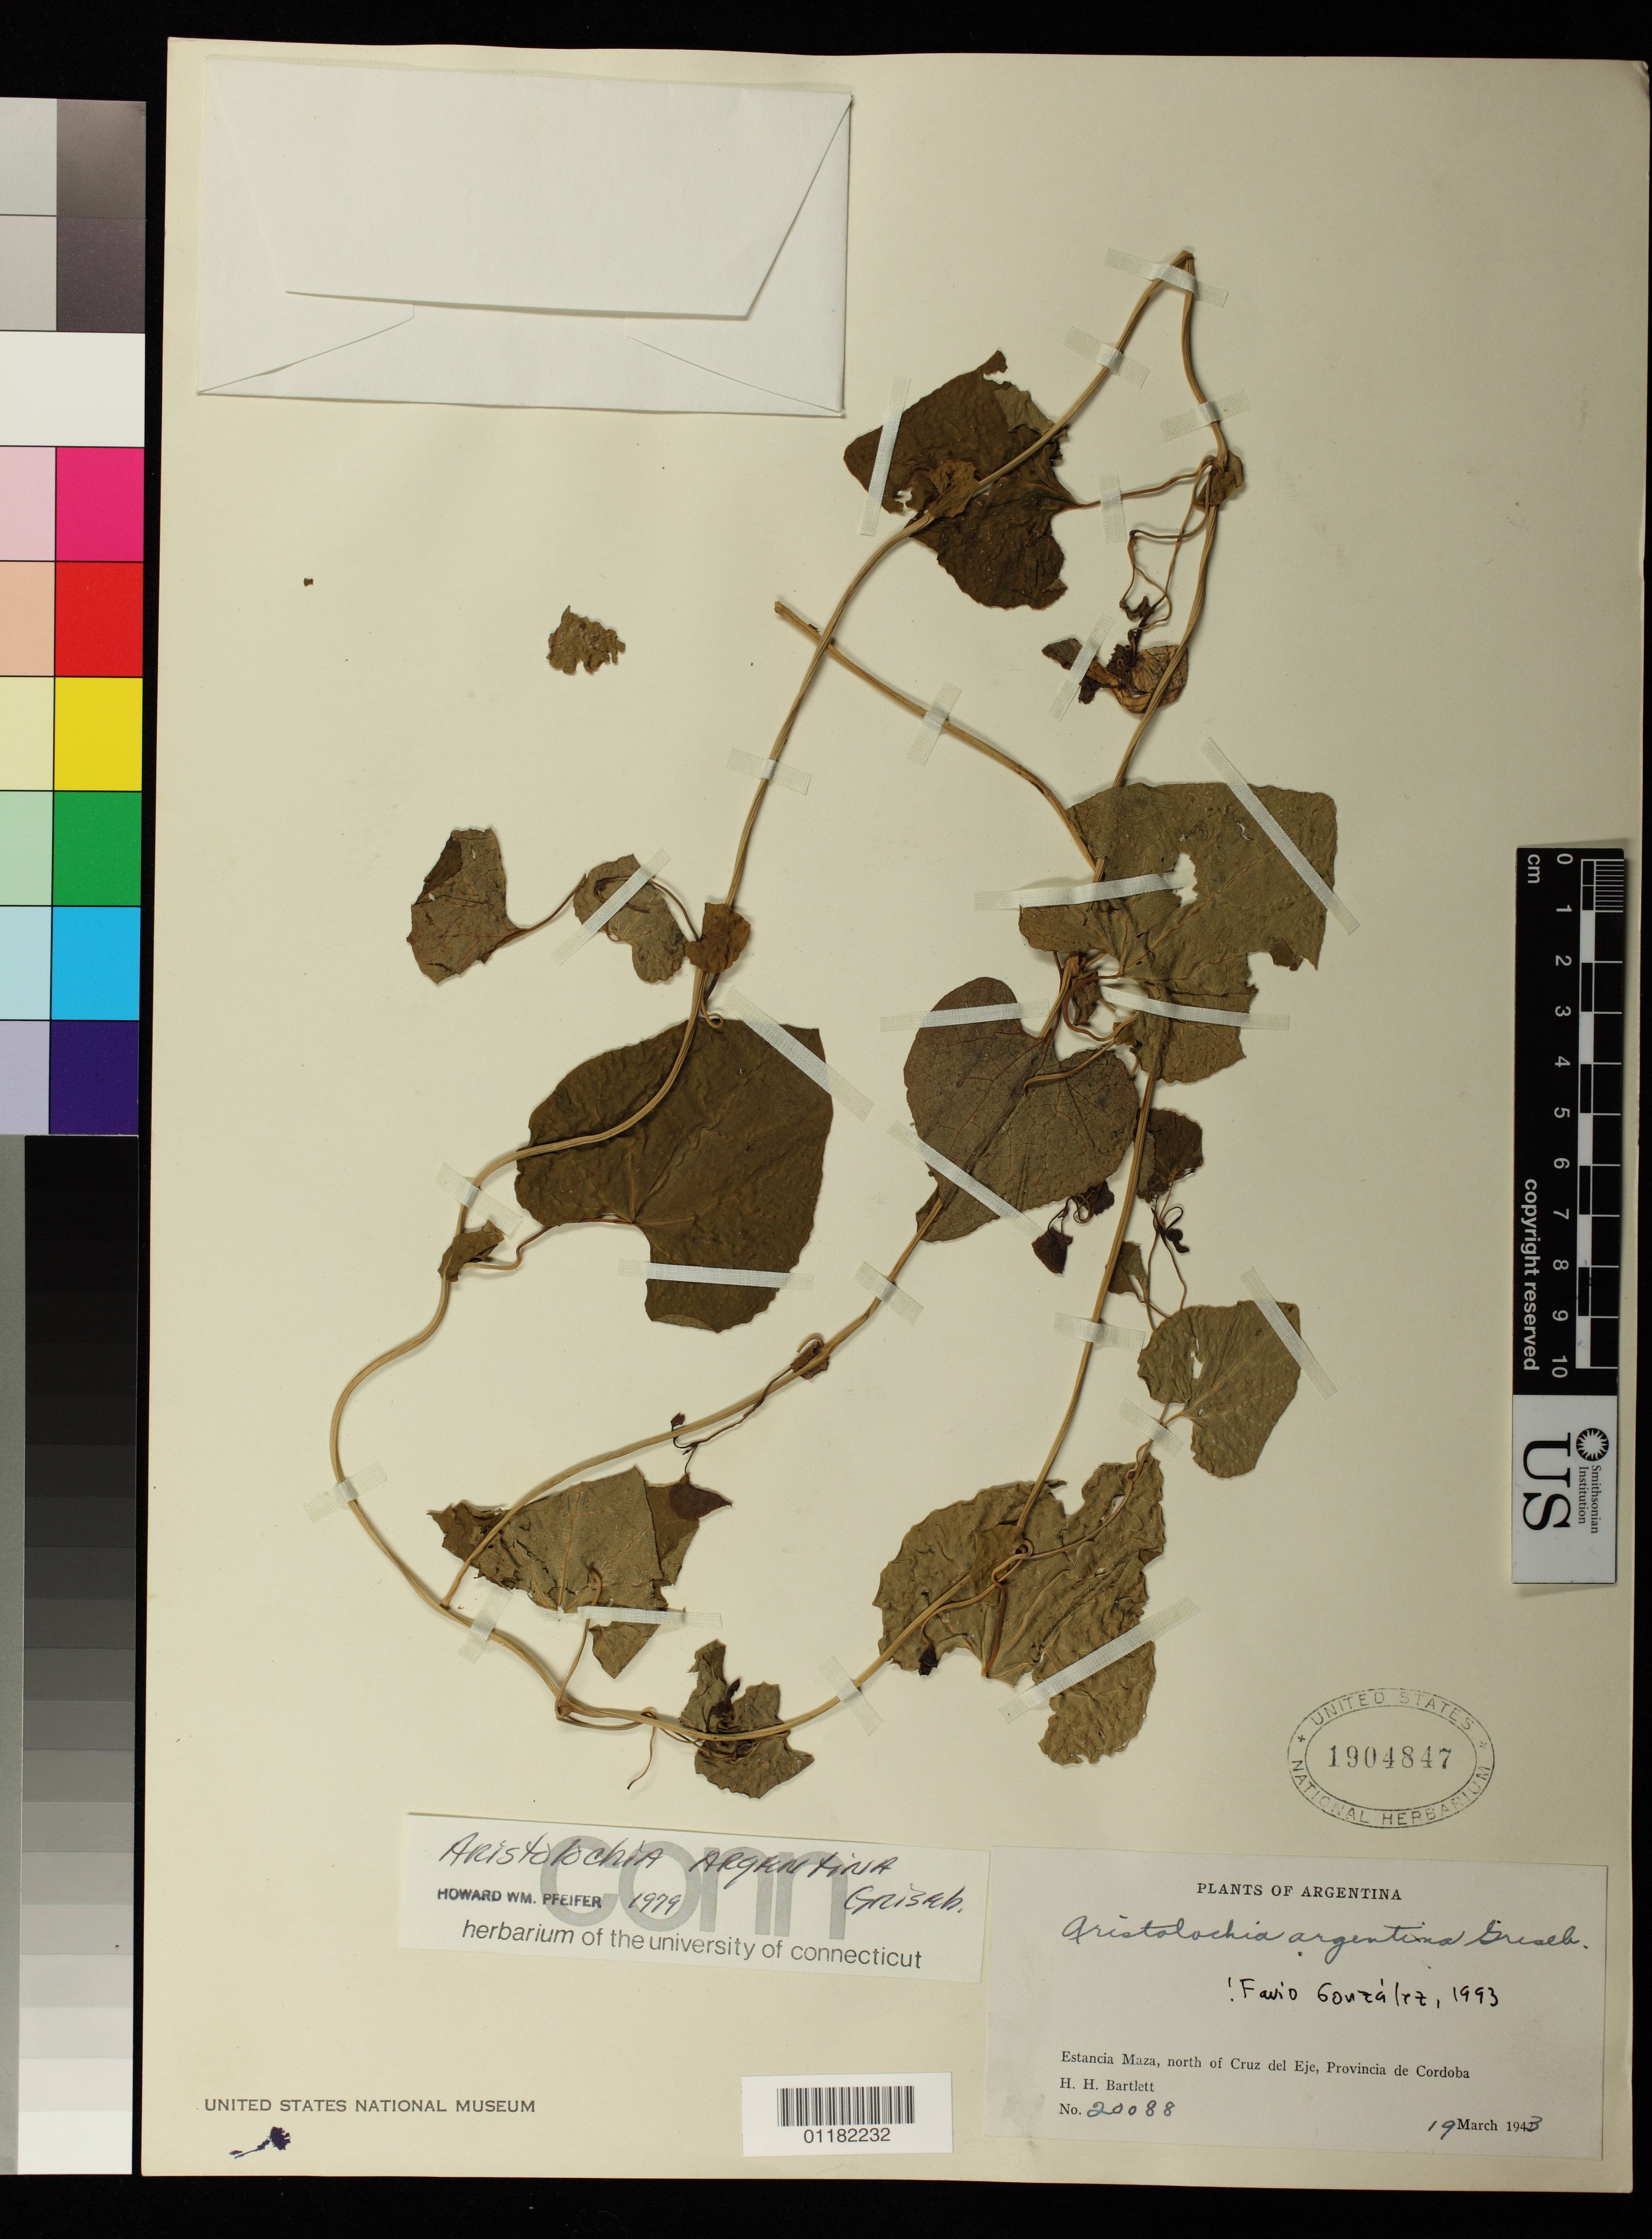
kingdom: Plantae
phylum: Tracheophyta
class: Magnoliopsida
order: Piperales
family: Aristolochiaceae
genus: Aristolochia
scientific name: Aristolochia argentina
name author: Griseb.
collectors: H. H. Bartlett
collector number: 20088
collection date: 1943-03-19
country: Argentina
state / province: Córdoba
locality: Estancia Maza, north of Cruz del Eje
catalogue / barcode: US 1904847